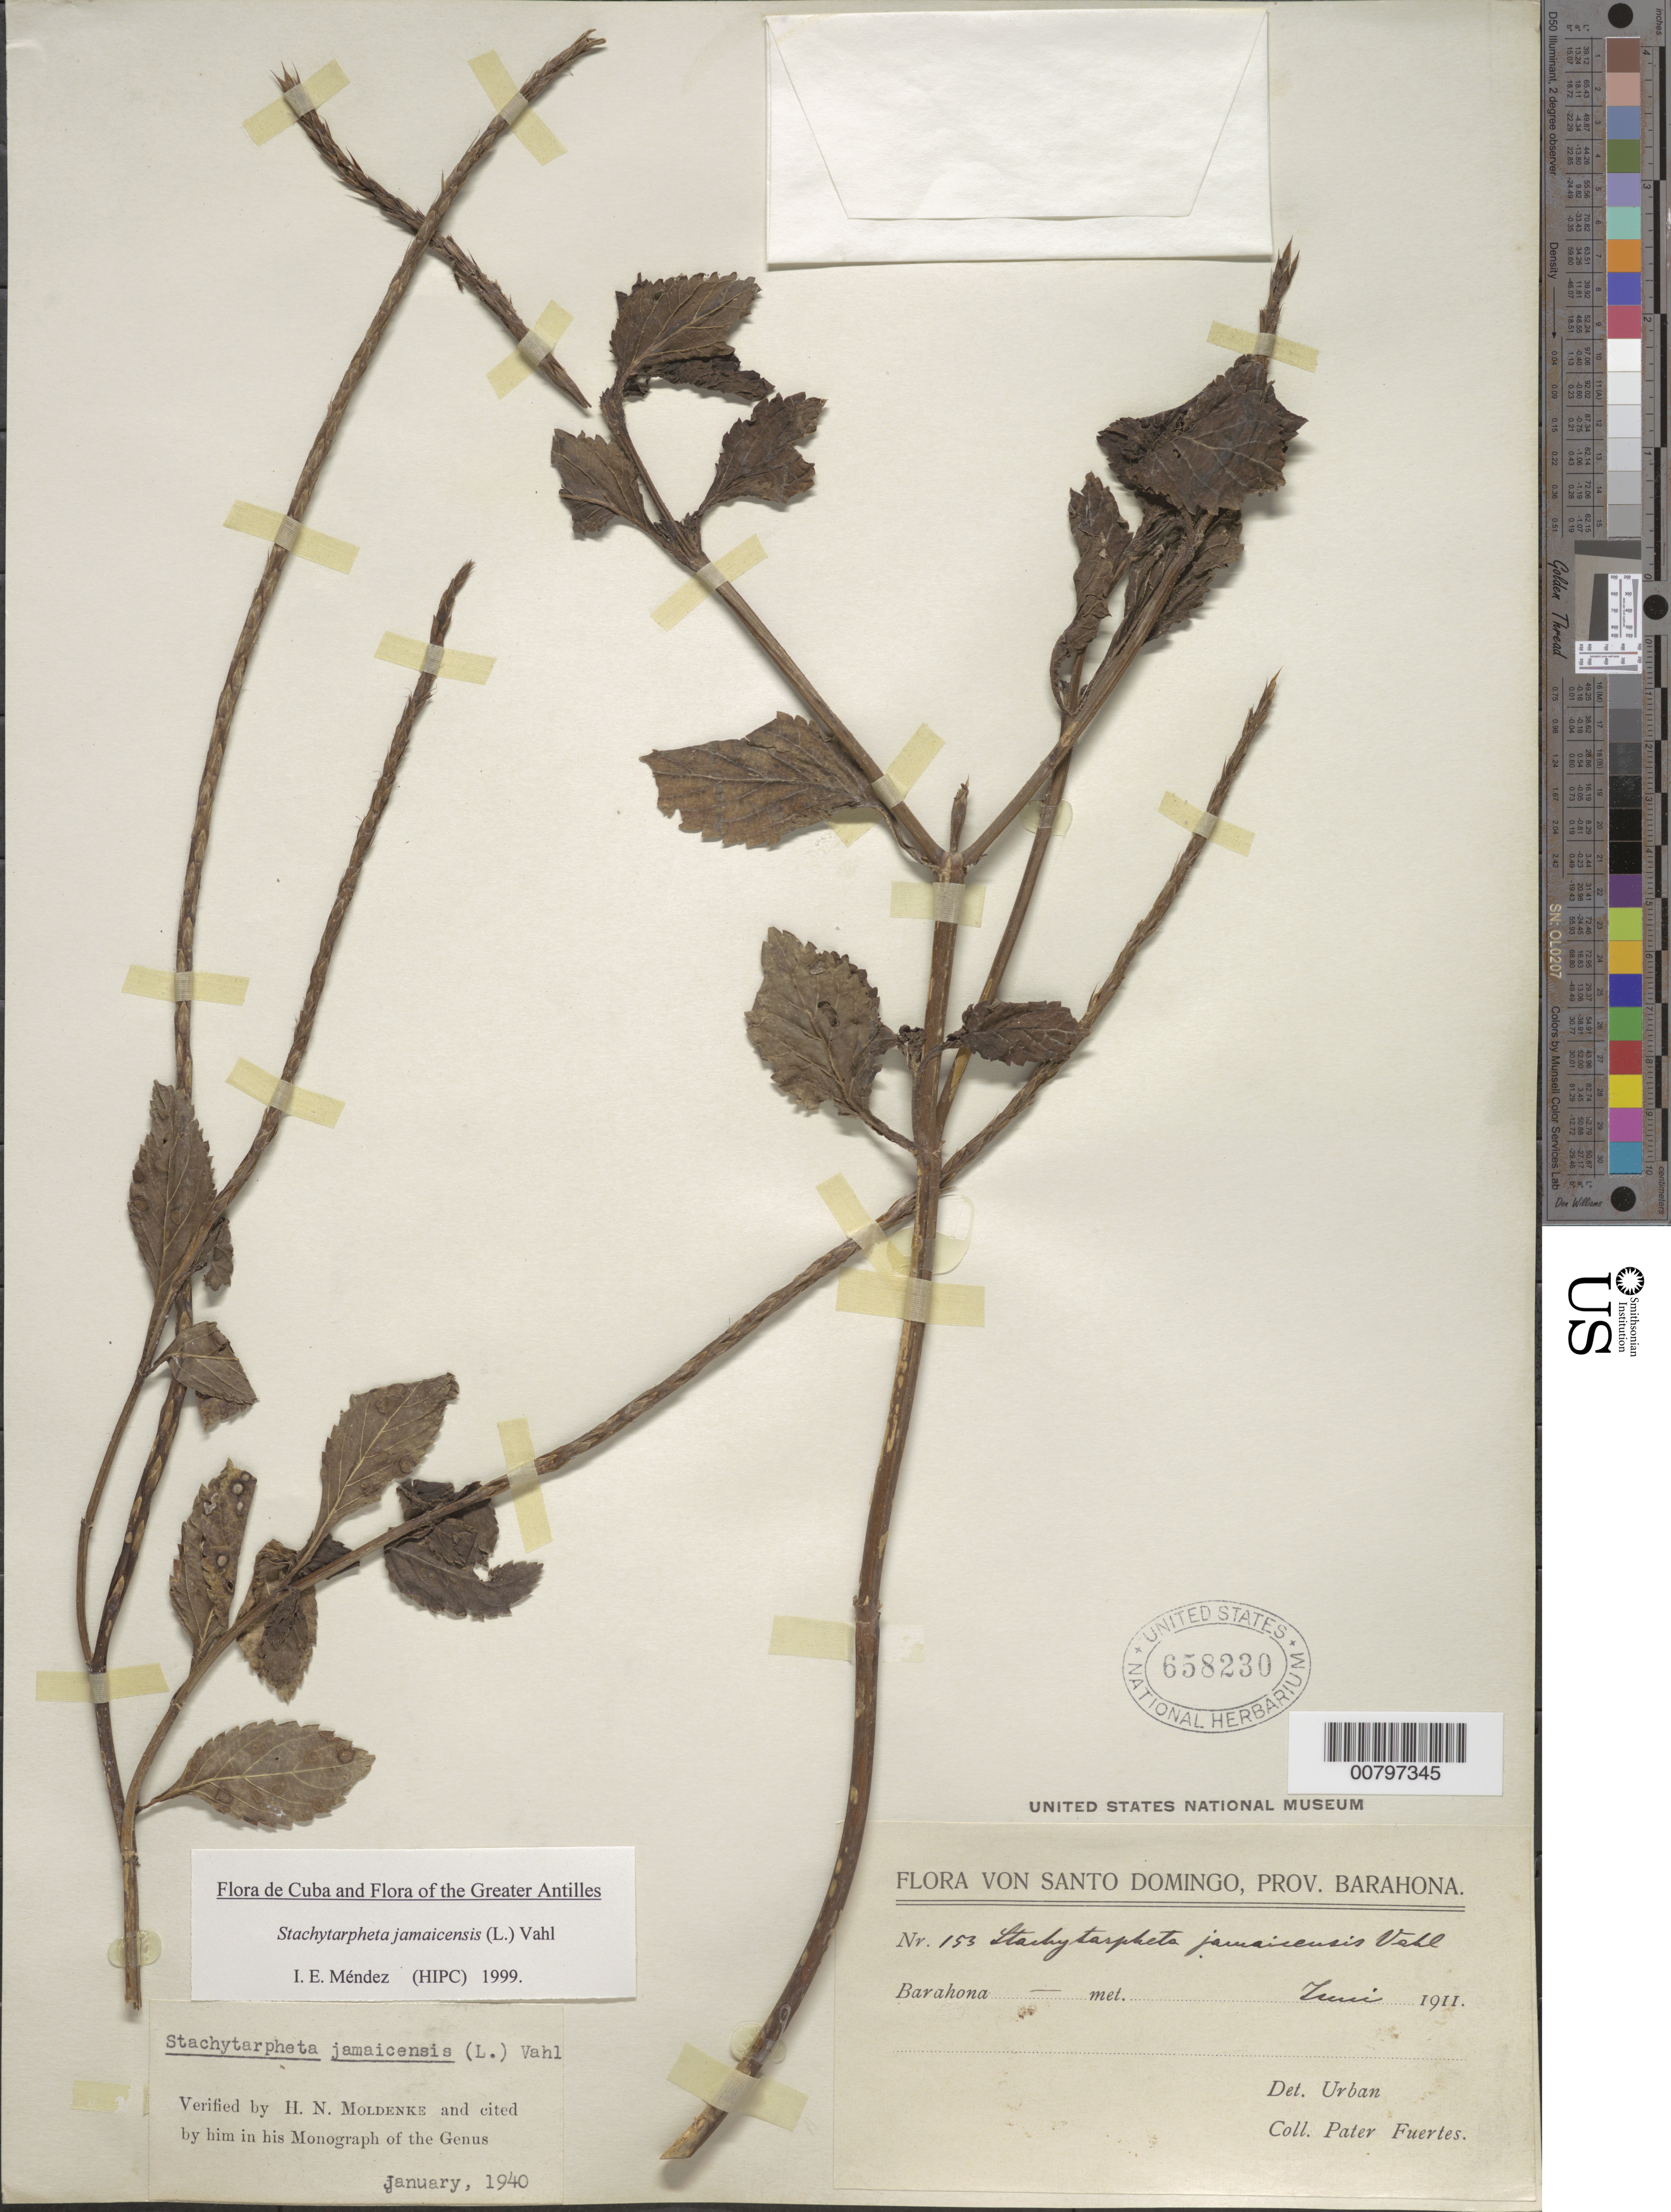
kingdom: Plantae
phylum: Tracheophyta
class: Magnoliopsida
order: Lamiales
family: Verbenaceae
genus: Stachytarpheta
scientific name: Stachytarpheta jamaicensis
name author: (L.) Vahl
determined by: Méndez, Isidro E., (HIPC)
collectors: M. D. Fuertes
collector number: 153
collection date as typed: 1911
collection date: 1911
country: Dominican Republic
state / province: Barahona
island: Hispaniola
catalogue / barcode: US 658230